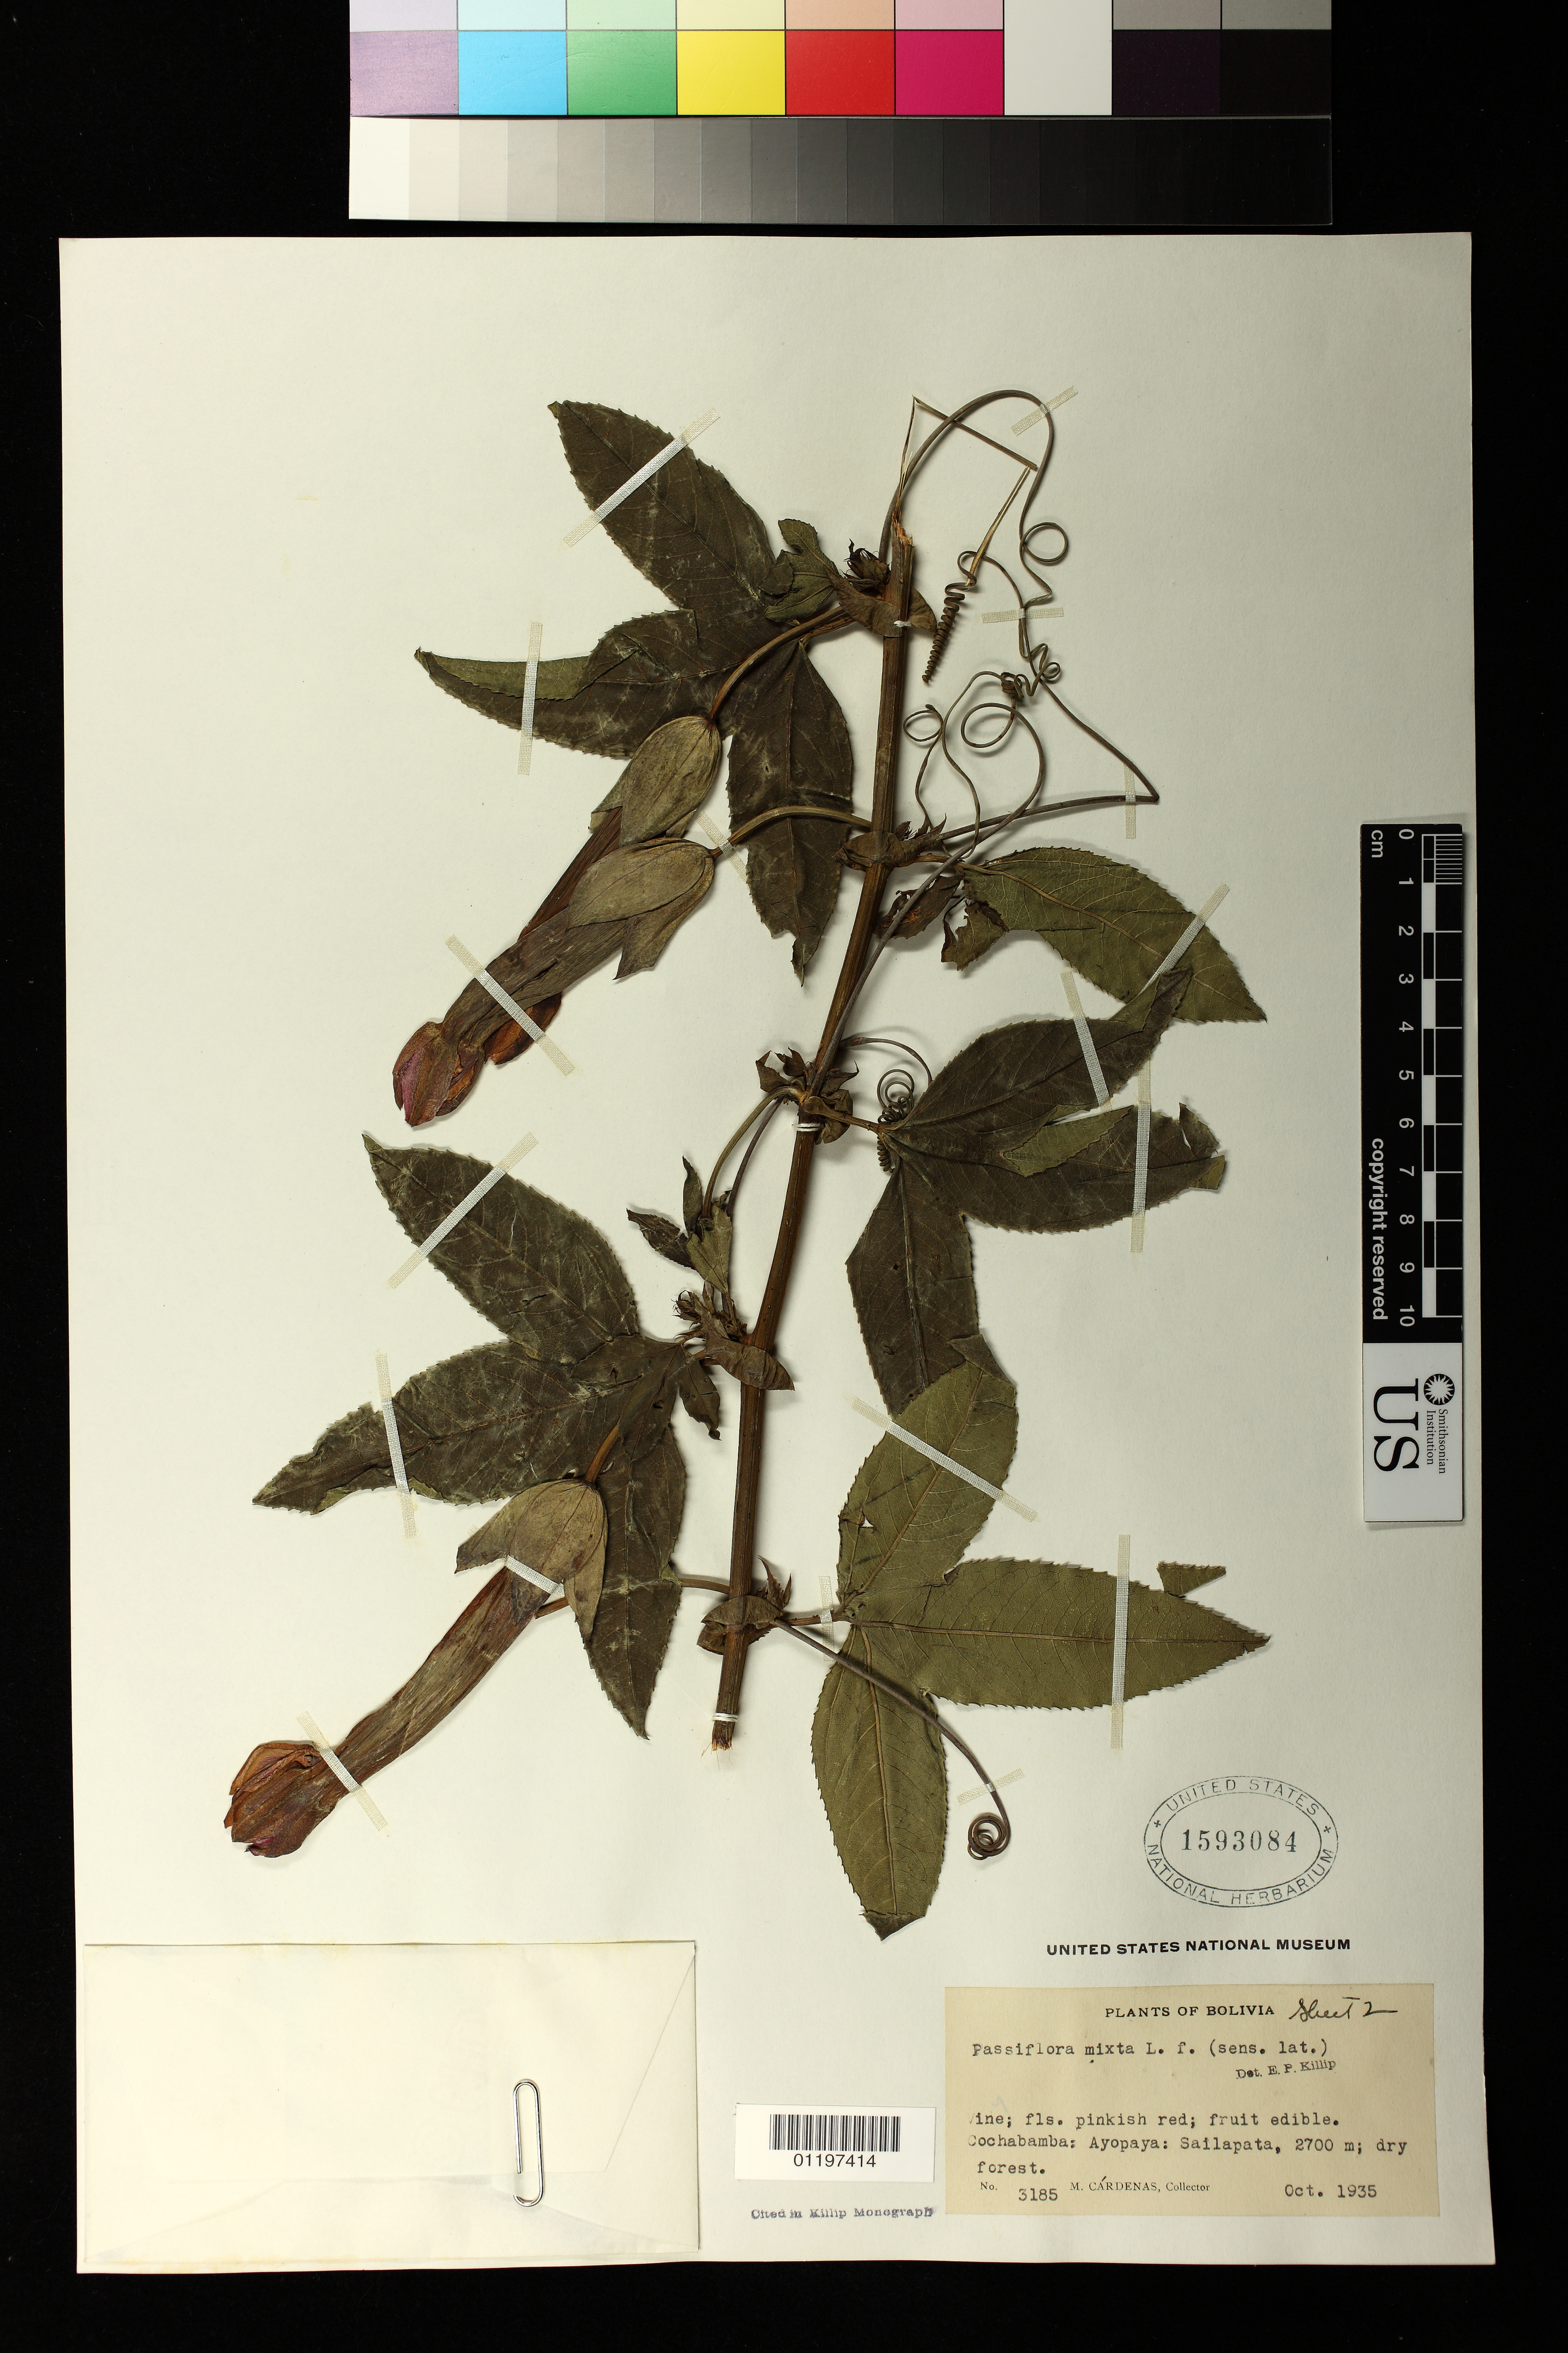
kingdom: Plantae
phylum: Tracheophyta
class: Magnoliopsida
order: Malpighiales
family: Passifloraceae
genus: Passiflora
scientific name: Passiflora mixta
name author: L. f.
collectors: M. Cárdenas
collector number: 3185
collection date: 1935-10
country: Bolivia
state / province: Cochabamba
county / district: Ayopaya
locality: Sailapata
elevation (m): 2700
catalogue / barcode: US 1593084